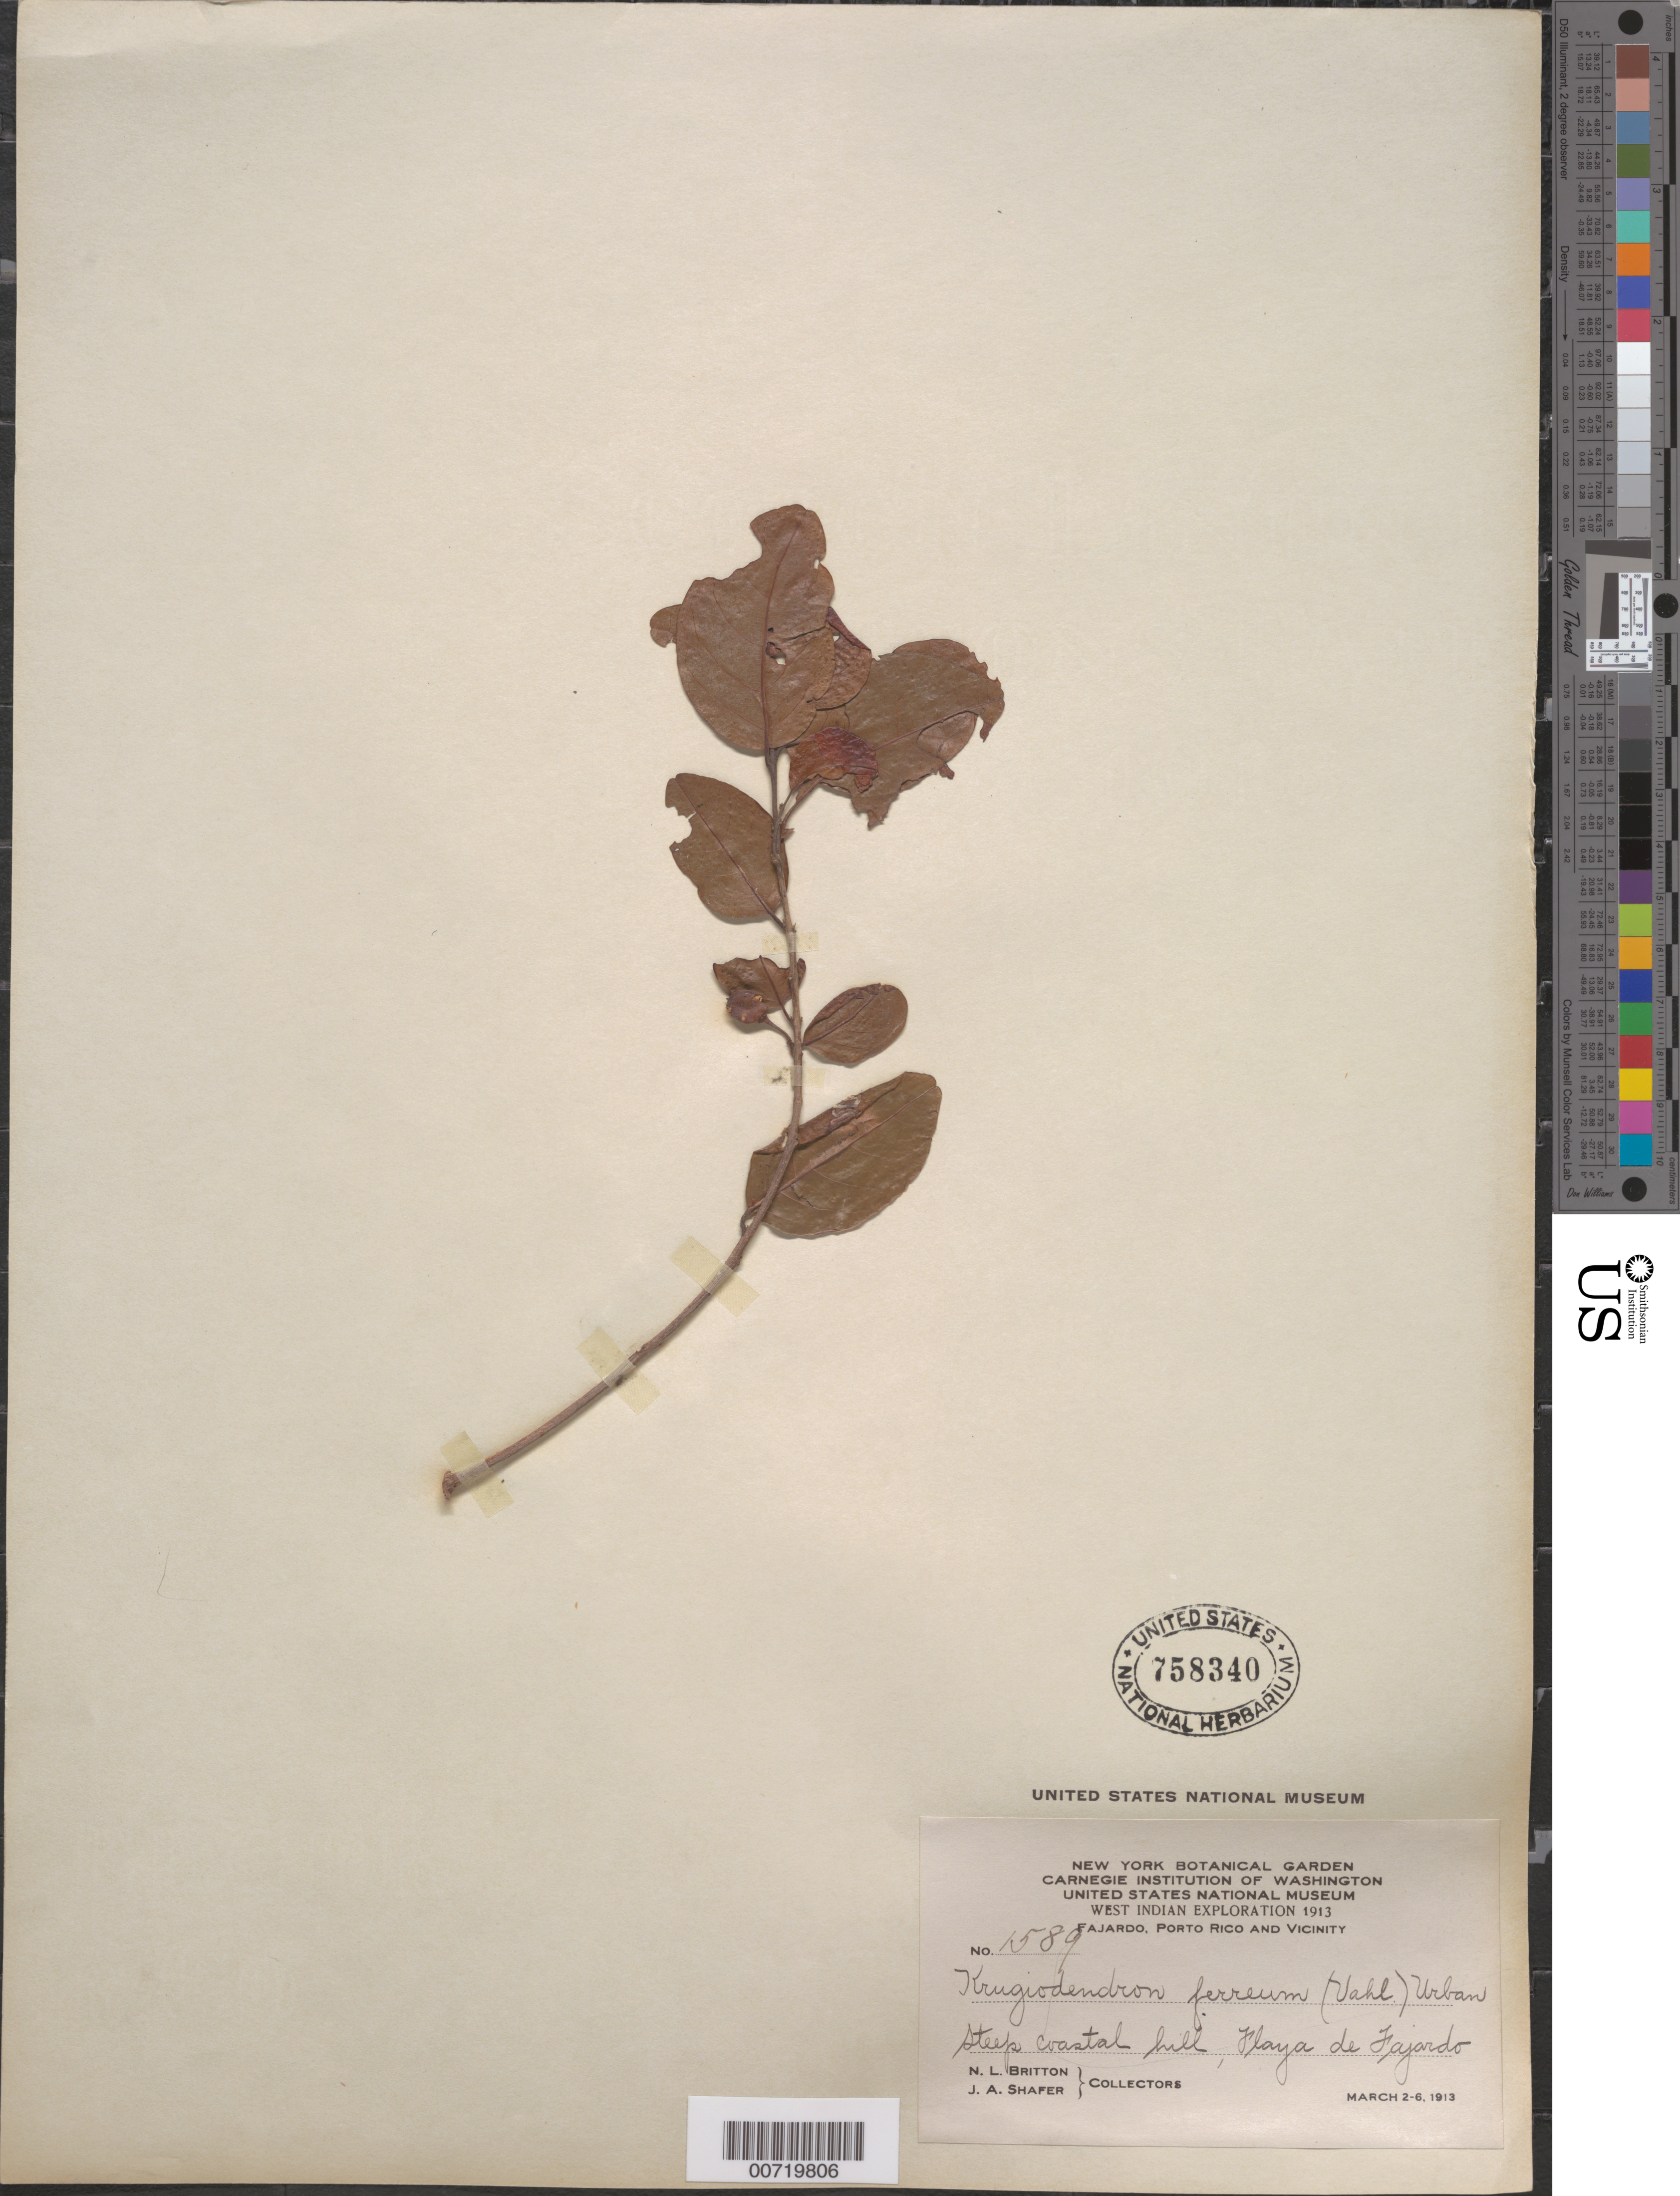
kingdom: Plantae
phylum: Tracheophyta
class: Magnoliopsida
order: Rosales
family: Rhamnaceae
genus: Krugiodendron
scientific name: Krugiodendron ferreum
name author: (Vahl) Urb.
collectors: N. Britton & J. A. Shafer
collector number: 1589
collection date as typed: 02 Mar 1913 to 06 Mar 1913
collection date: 1913-03-02/1913-03-06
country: Puerto Rico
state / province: Fajardo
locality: Fajardo, vic of, Playa de Fajardo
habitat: Steep coastal hill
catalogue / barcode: US 758340